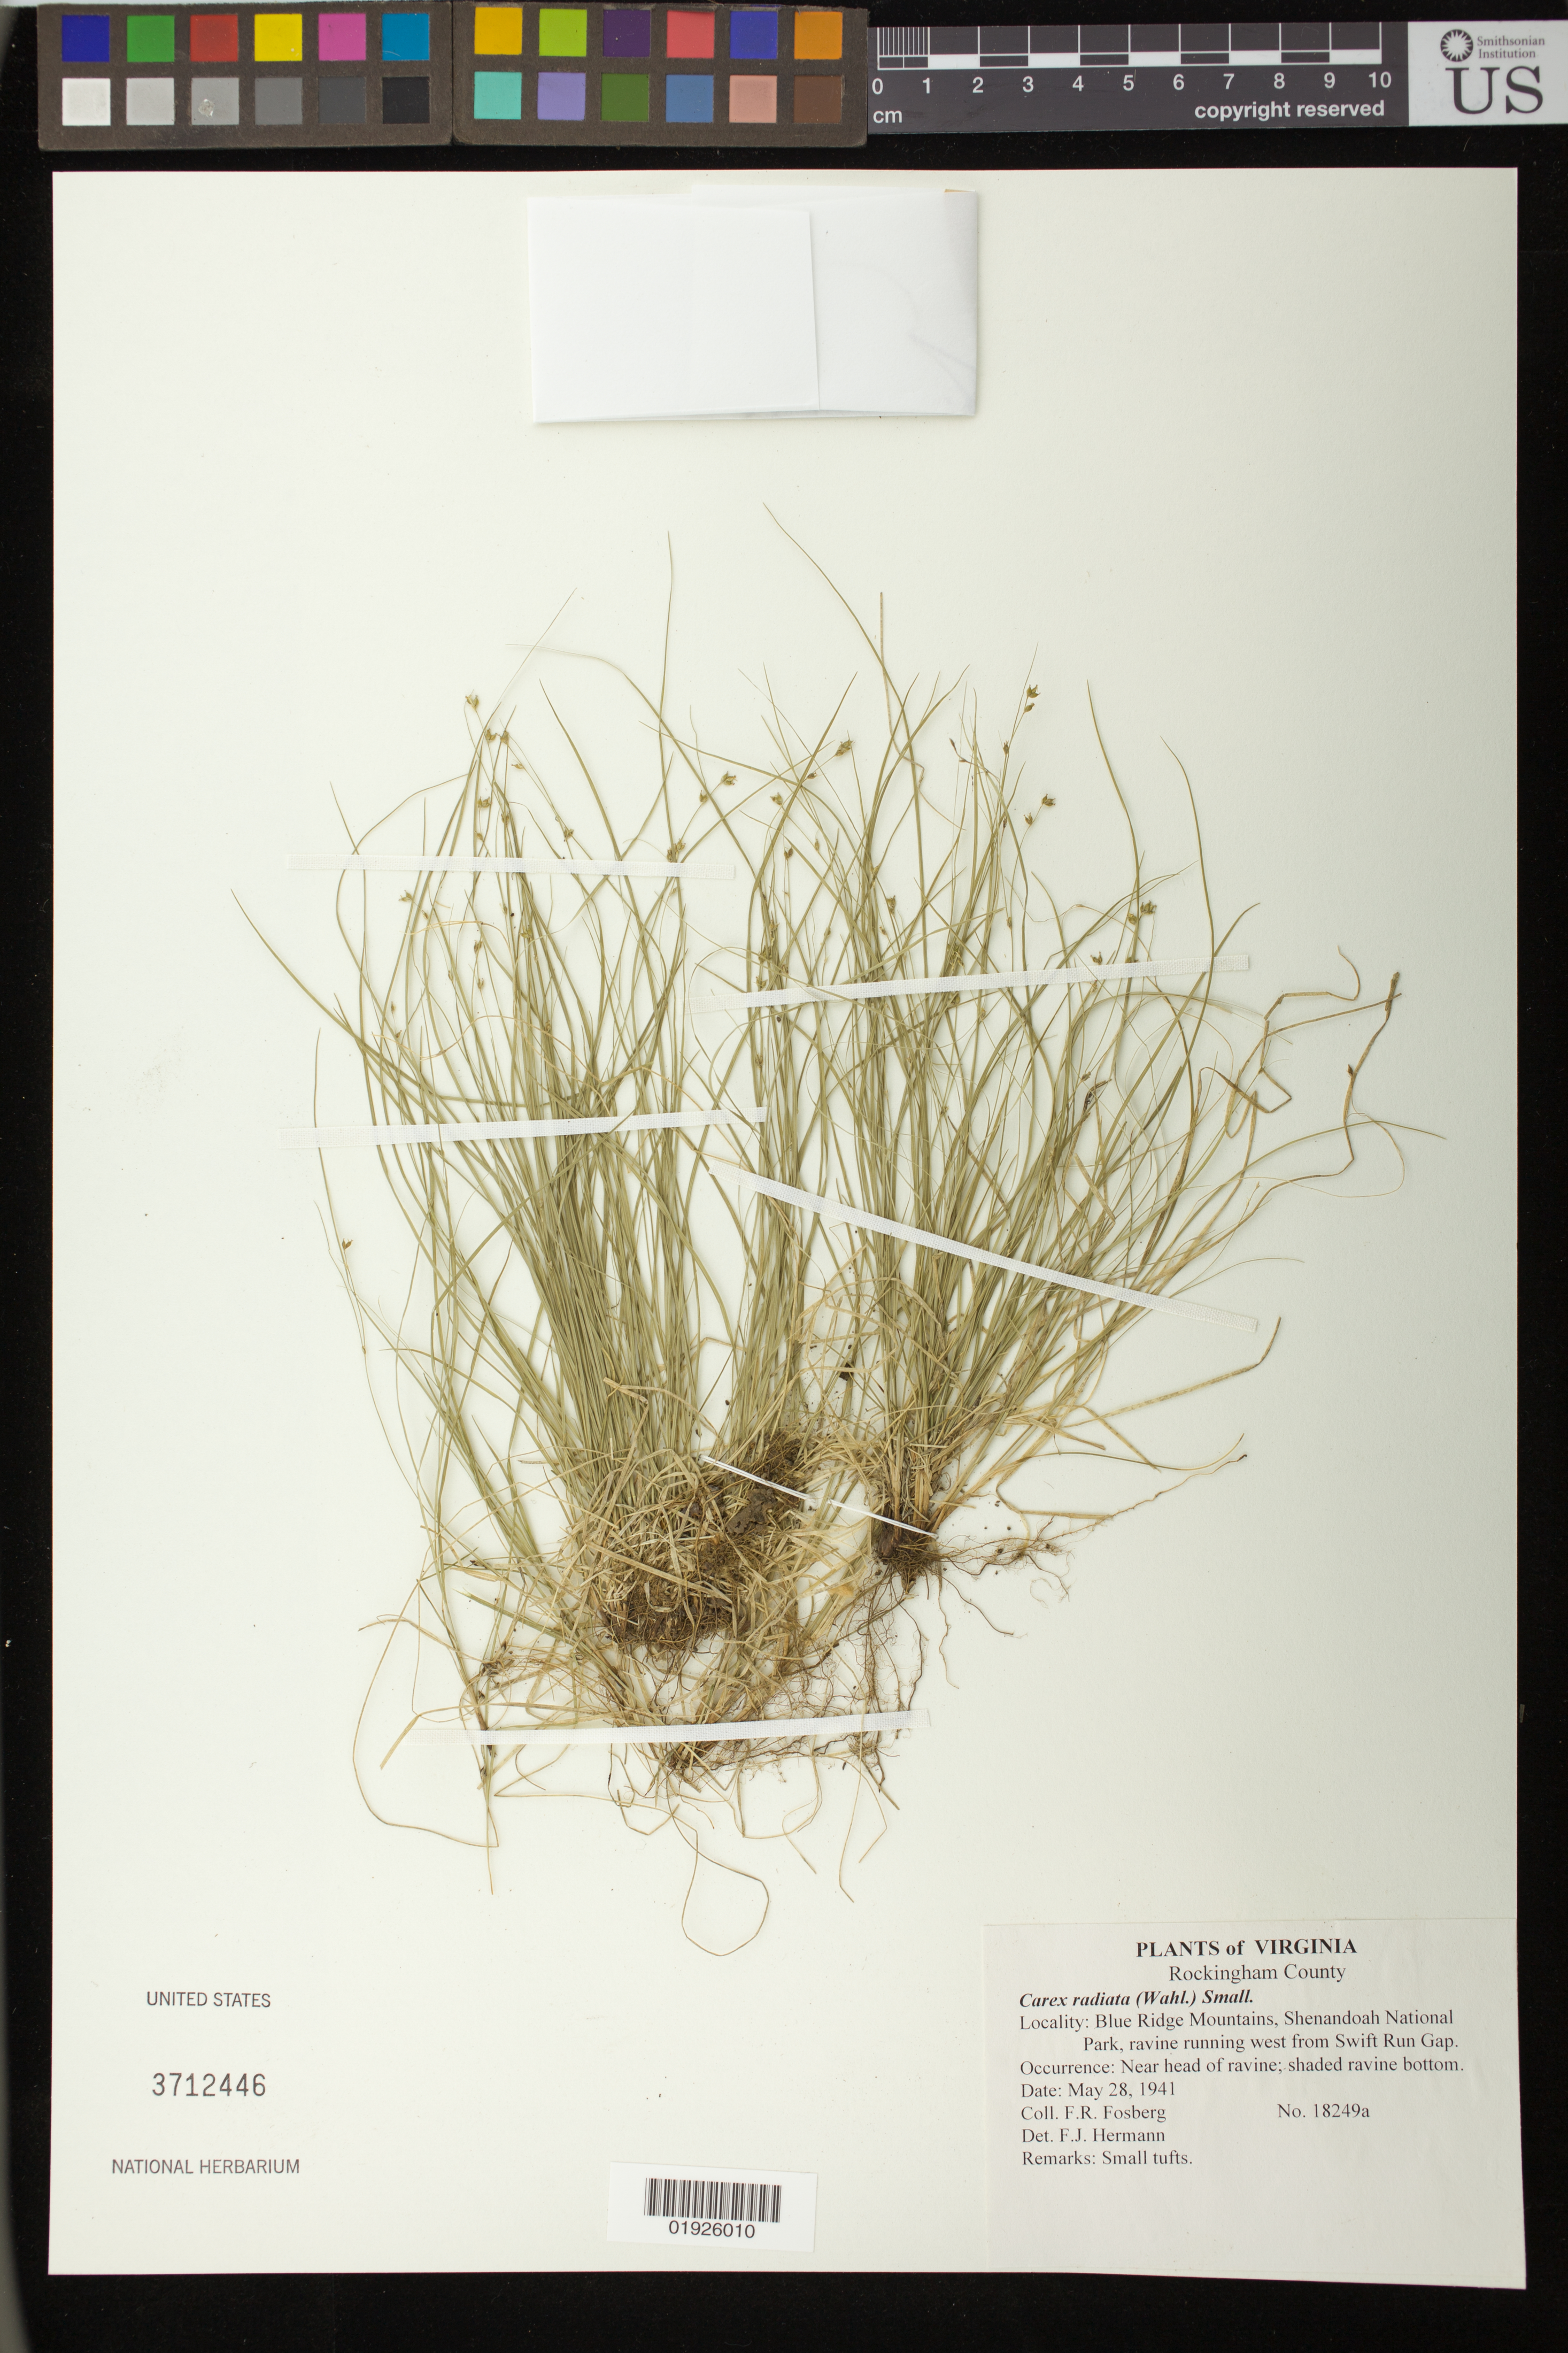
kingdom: Plantae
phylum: Tracheophyta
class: Liliopsida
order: Poales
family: Cyperaceae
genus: Carex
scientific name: Carex radiata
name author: (Wahlenb.) Small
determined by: Hermann, F. J.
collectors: F. R. Fosberg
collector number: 18249a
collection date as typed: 28 May 1941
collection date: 1941-05-28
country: United States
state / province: Virginia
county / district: Rockingham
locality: Blue Ridge Mountains, Shenandoah National Park, ravine running west from Swift Run Gap.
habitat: Near head of ravine; shaded ravine bottom.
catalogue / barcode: US 3712446